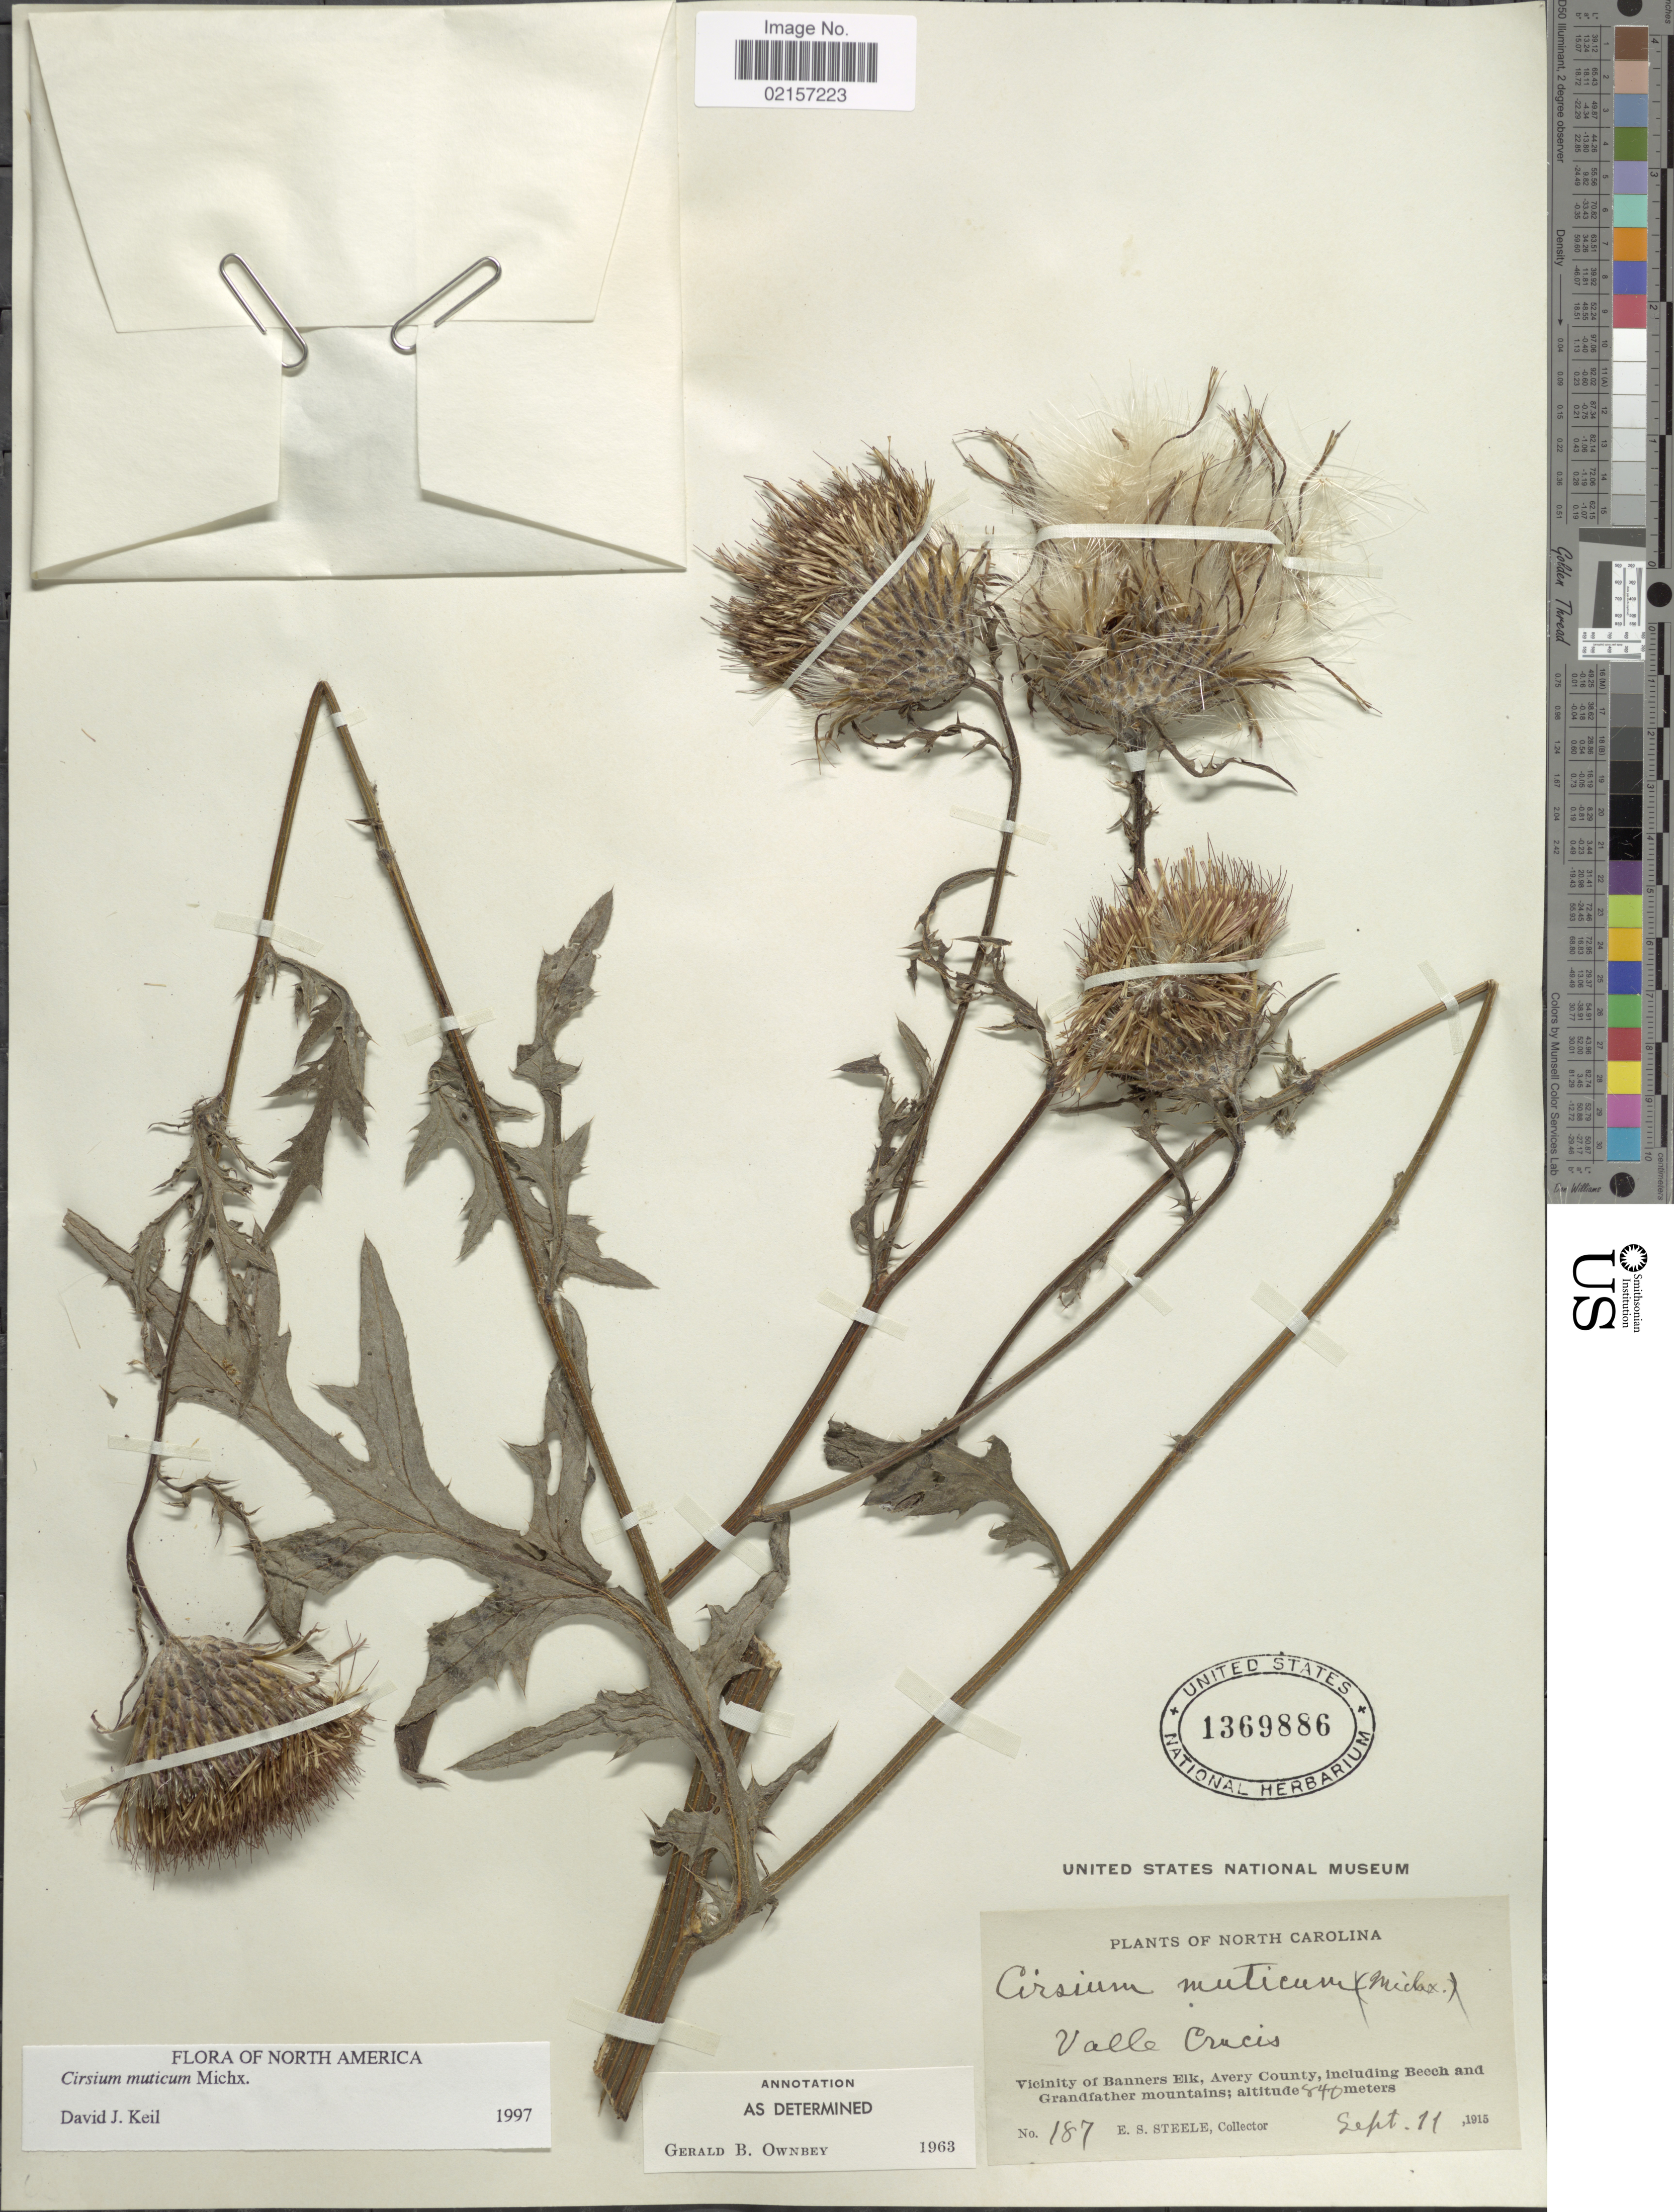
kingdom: Plantae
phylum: Tracheophyta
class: Magnoliopsida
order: Asterales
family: Asteraceae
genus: Cirsium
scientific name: Cirsium muticum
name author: Michx.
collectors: E. Steele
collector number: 187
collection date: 1915-09-11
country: United States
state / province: North Carolina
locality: Valle Crucis, Vicinity of Banners Elk, Avery County, including Beech and Grandfather mountains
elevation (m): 840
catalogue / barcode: US 1369886